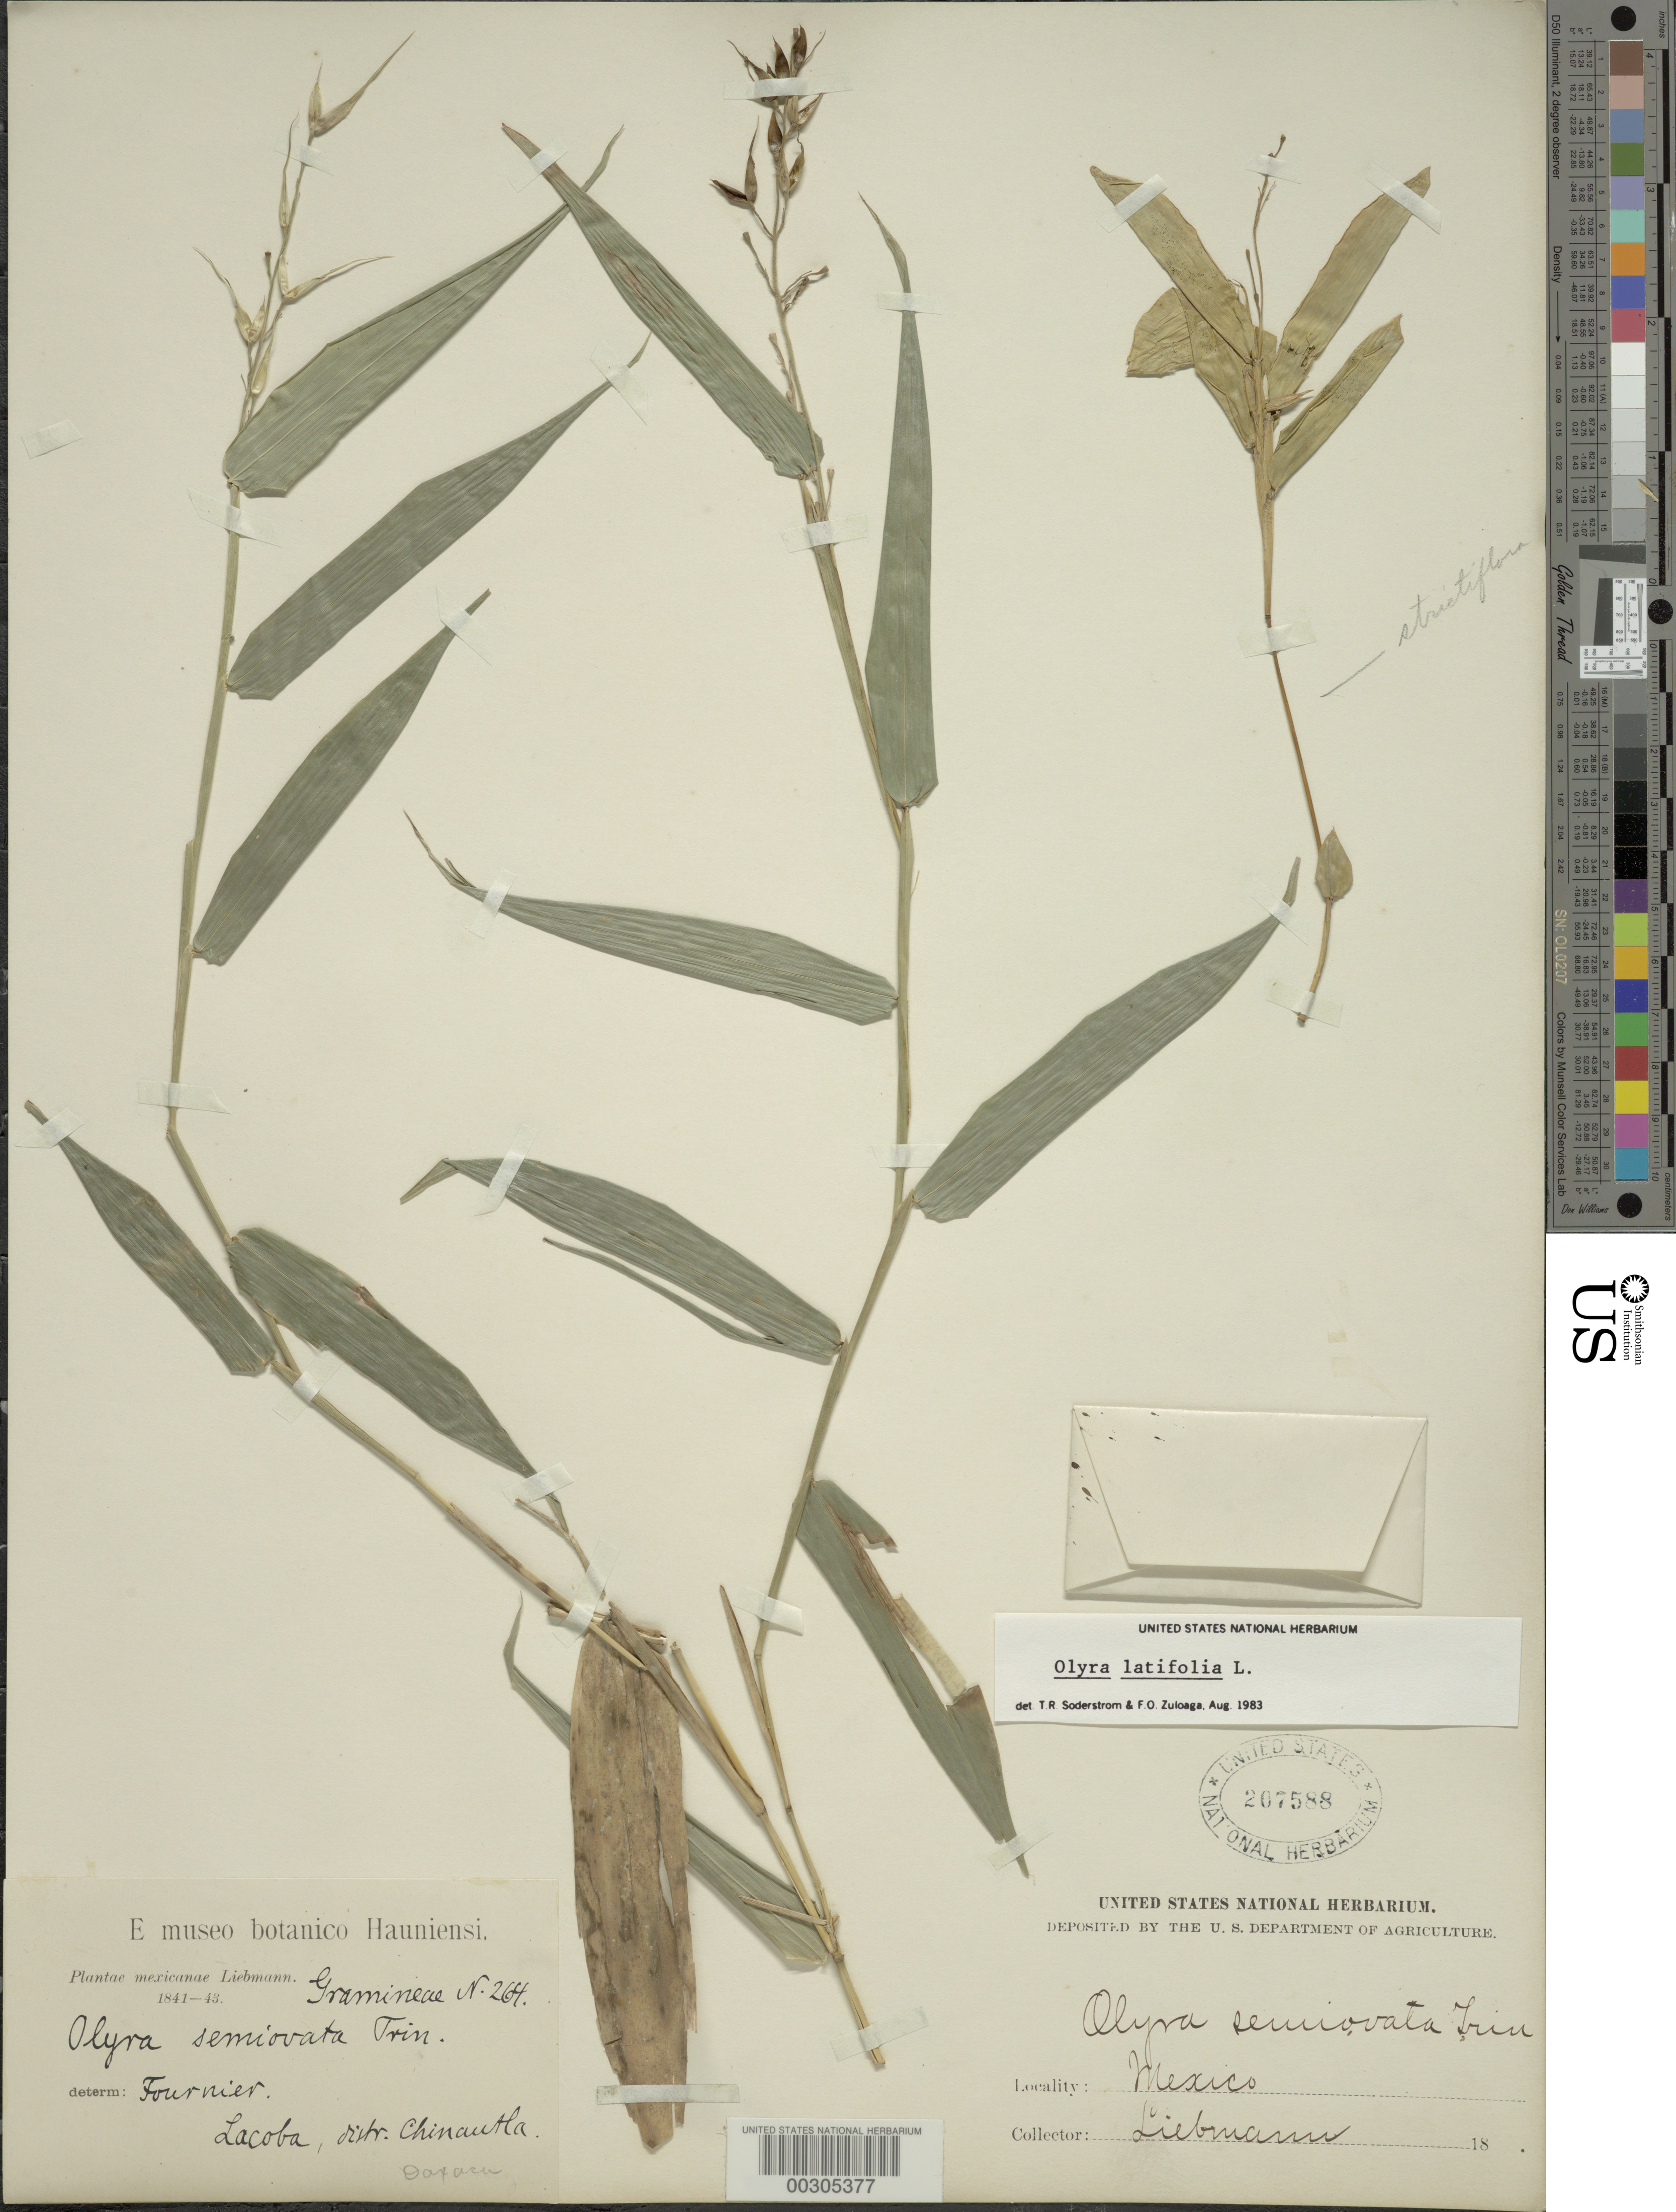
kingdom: Plantae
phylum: Tracheophyta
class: Liliopsida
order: Poales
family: Poaceae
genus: Olyra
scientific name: Olyra latifolia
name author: L.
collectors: F. M. Liebmann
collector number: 264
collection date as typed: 1841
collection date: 1841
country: Mexico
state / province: Oaxaca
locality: Lacoba, chinautla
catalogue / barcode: US 207588